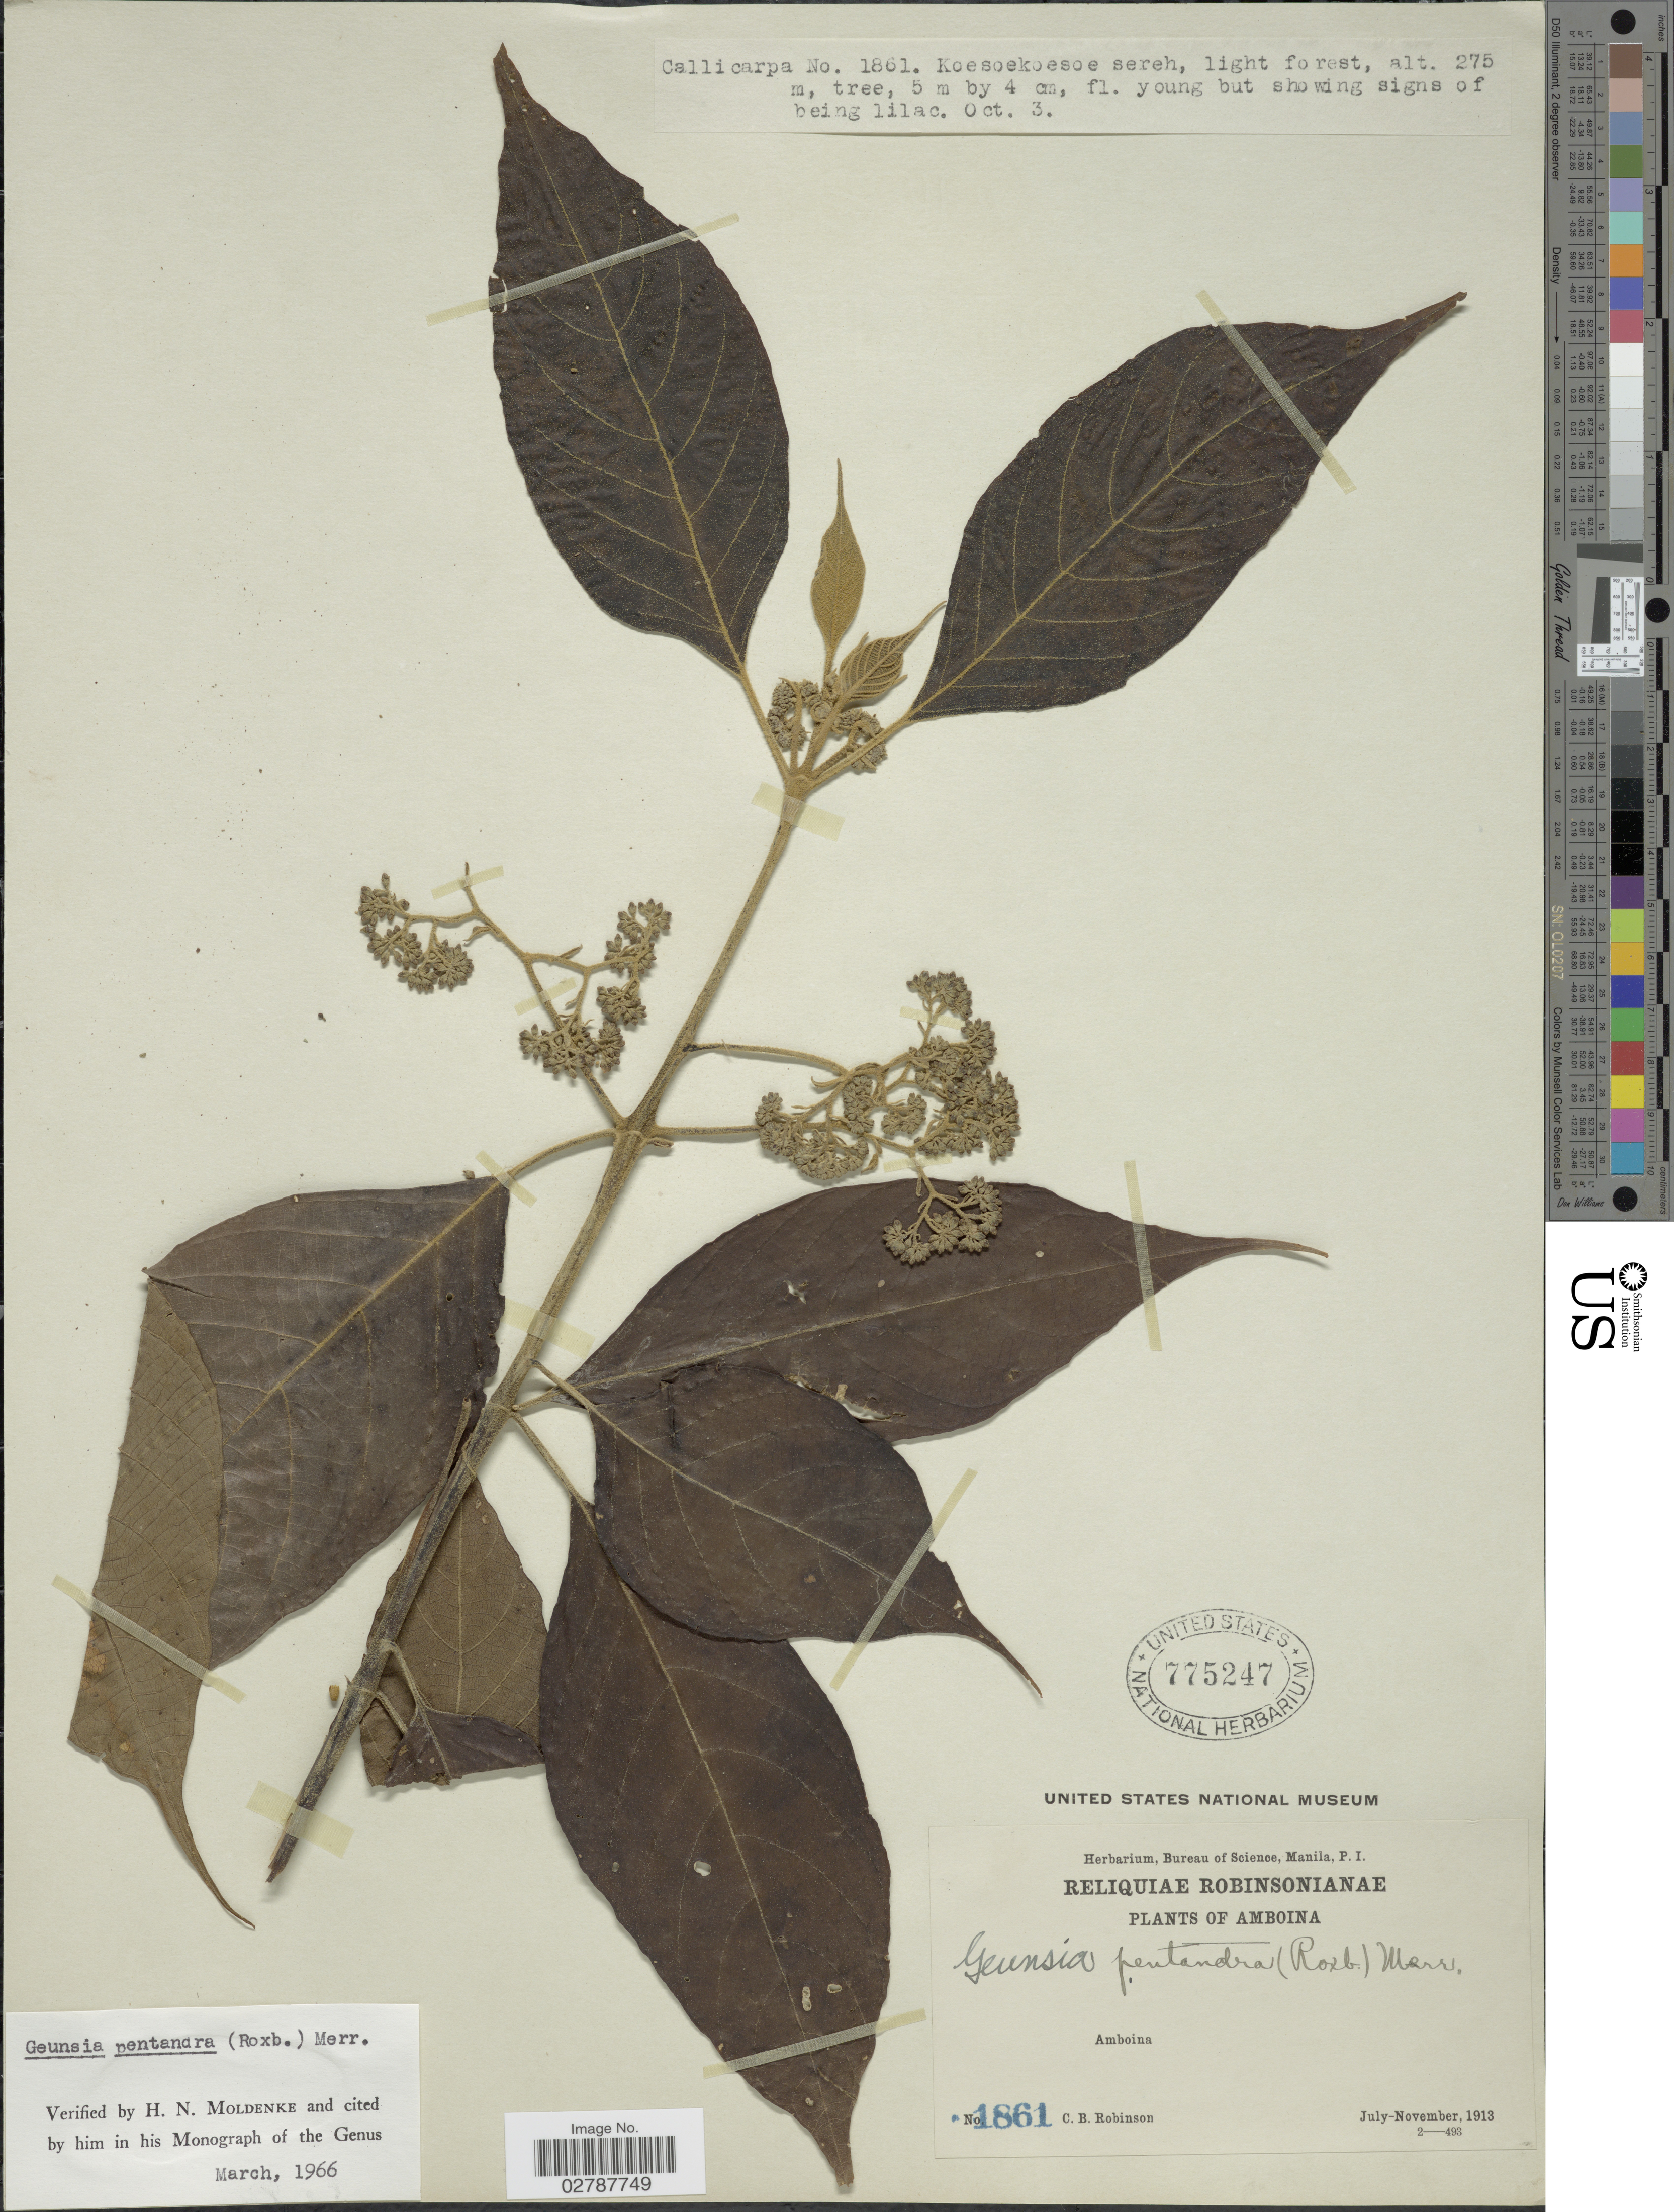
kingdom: Plantae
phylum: Tracheophyta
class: Magnoliopsida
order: Lamiales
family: Lamiaceae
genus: Callicarpa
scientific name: Callicarpa pentandra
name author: Roxb.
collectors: C. Robinson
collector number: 1861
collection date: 1913-07/1913-11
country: Indonesia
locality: Amboina.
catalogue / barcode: US 775247